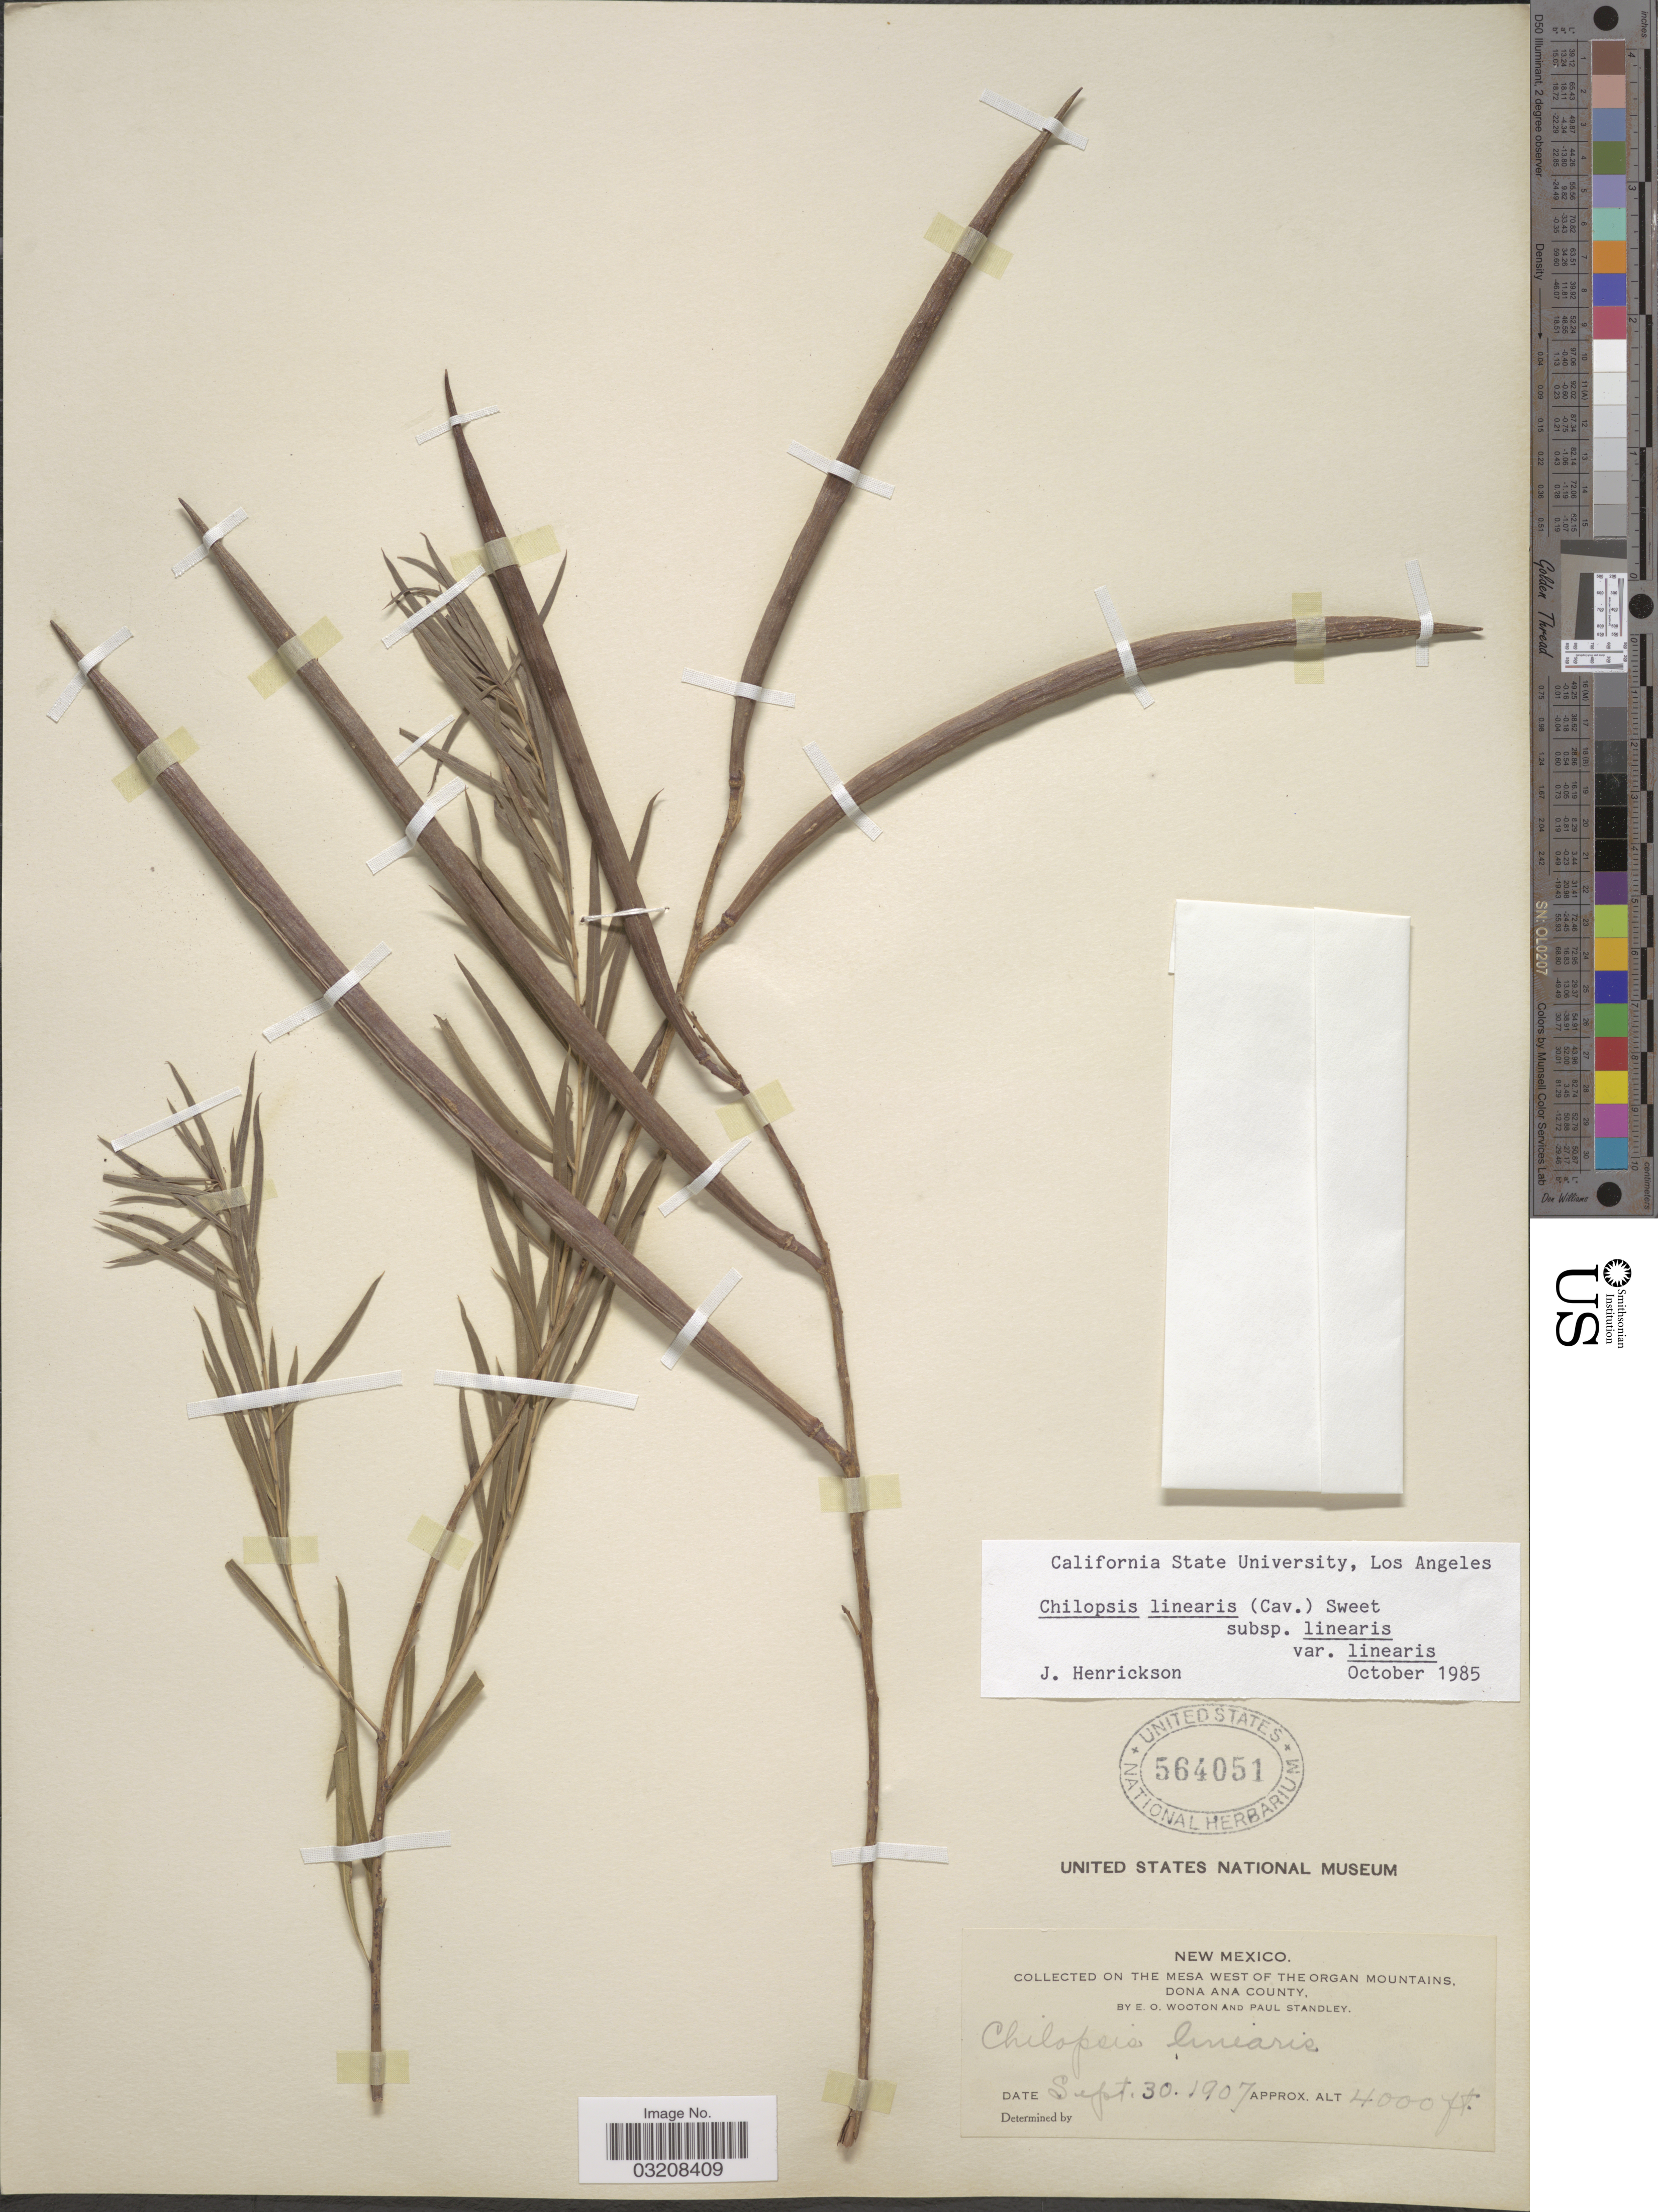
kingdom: Plantae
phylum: Tracheophyta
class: Magnoliopsida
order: Lamiales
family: Bignoniaceae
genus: Chilopsis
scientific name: Chilopsis linearis subsp. linearis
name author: (Cav.) Sweet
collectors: E. O. Wooton & P. C. Standley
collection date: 1907-09-30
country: United States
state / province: New Mexico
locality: Mesa West of the Organ Mountains, Dona Ana County.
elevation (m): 1219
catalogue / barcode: US 564051